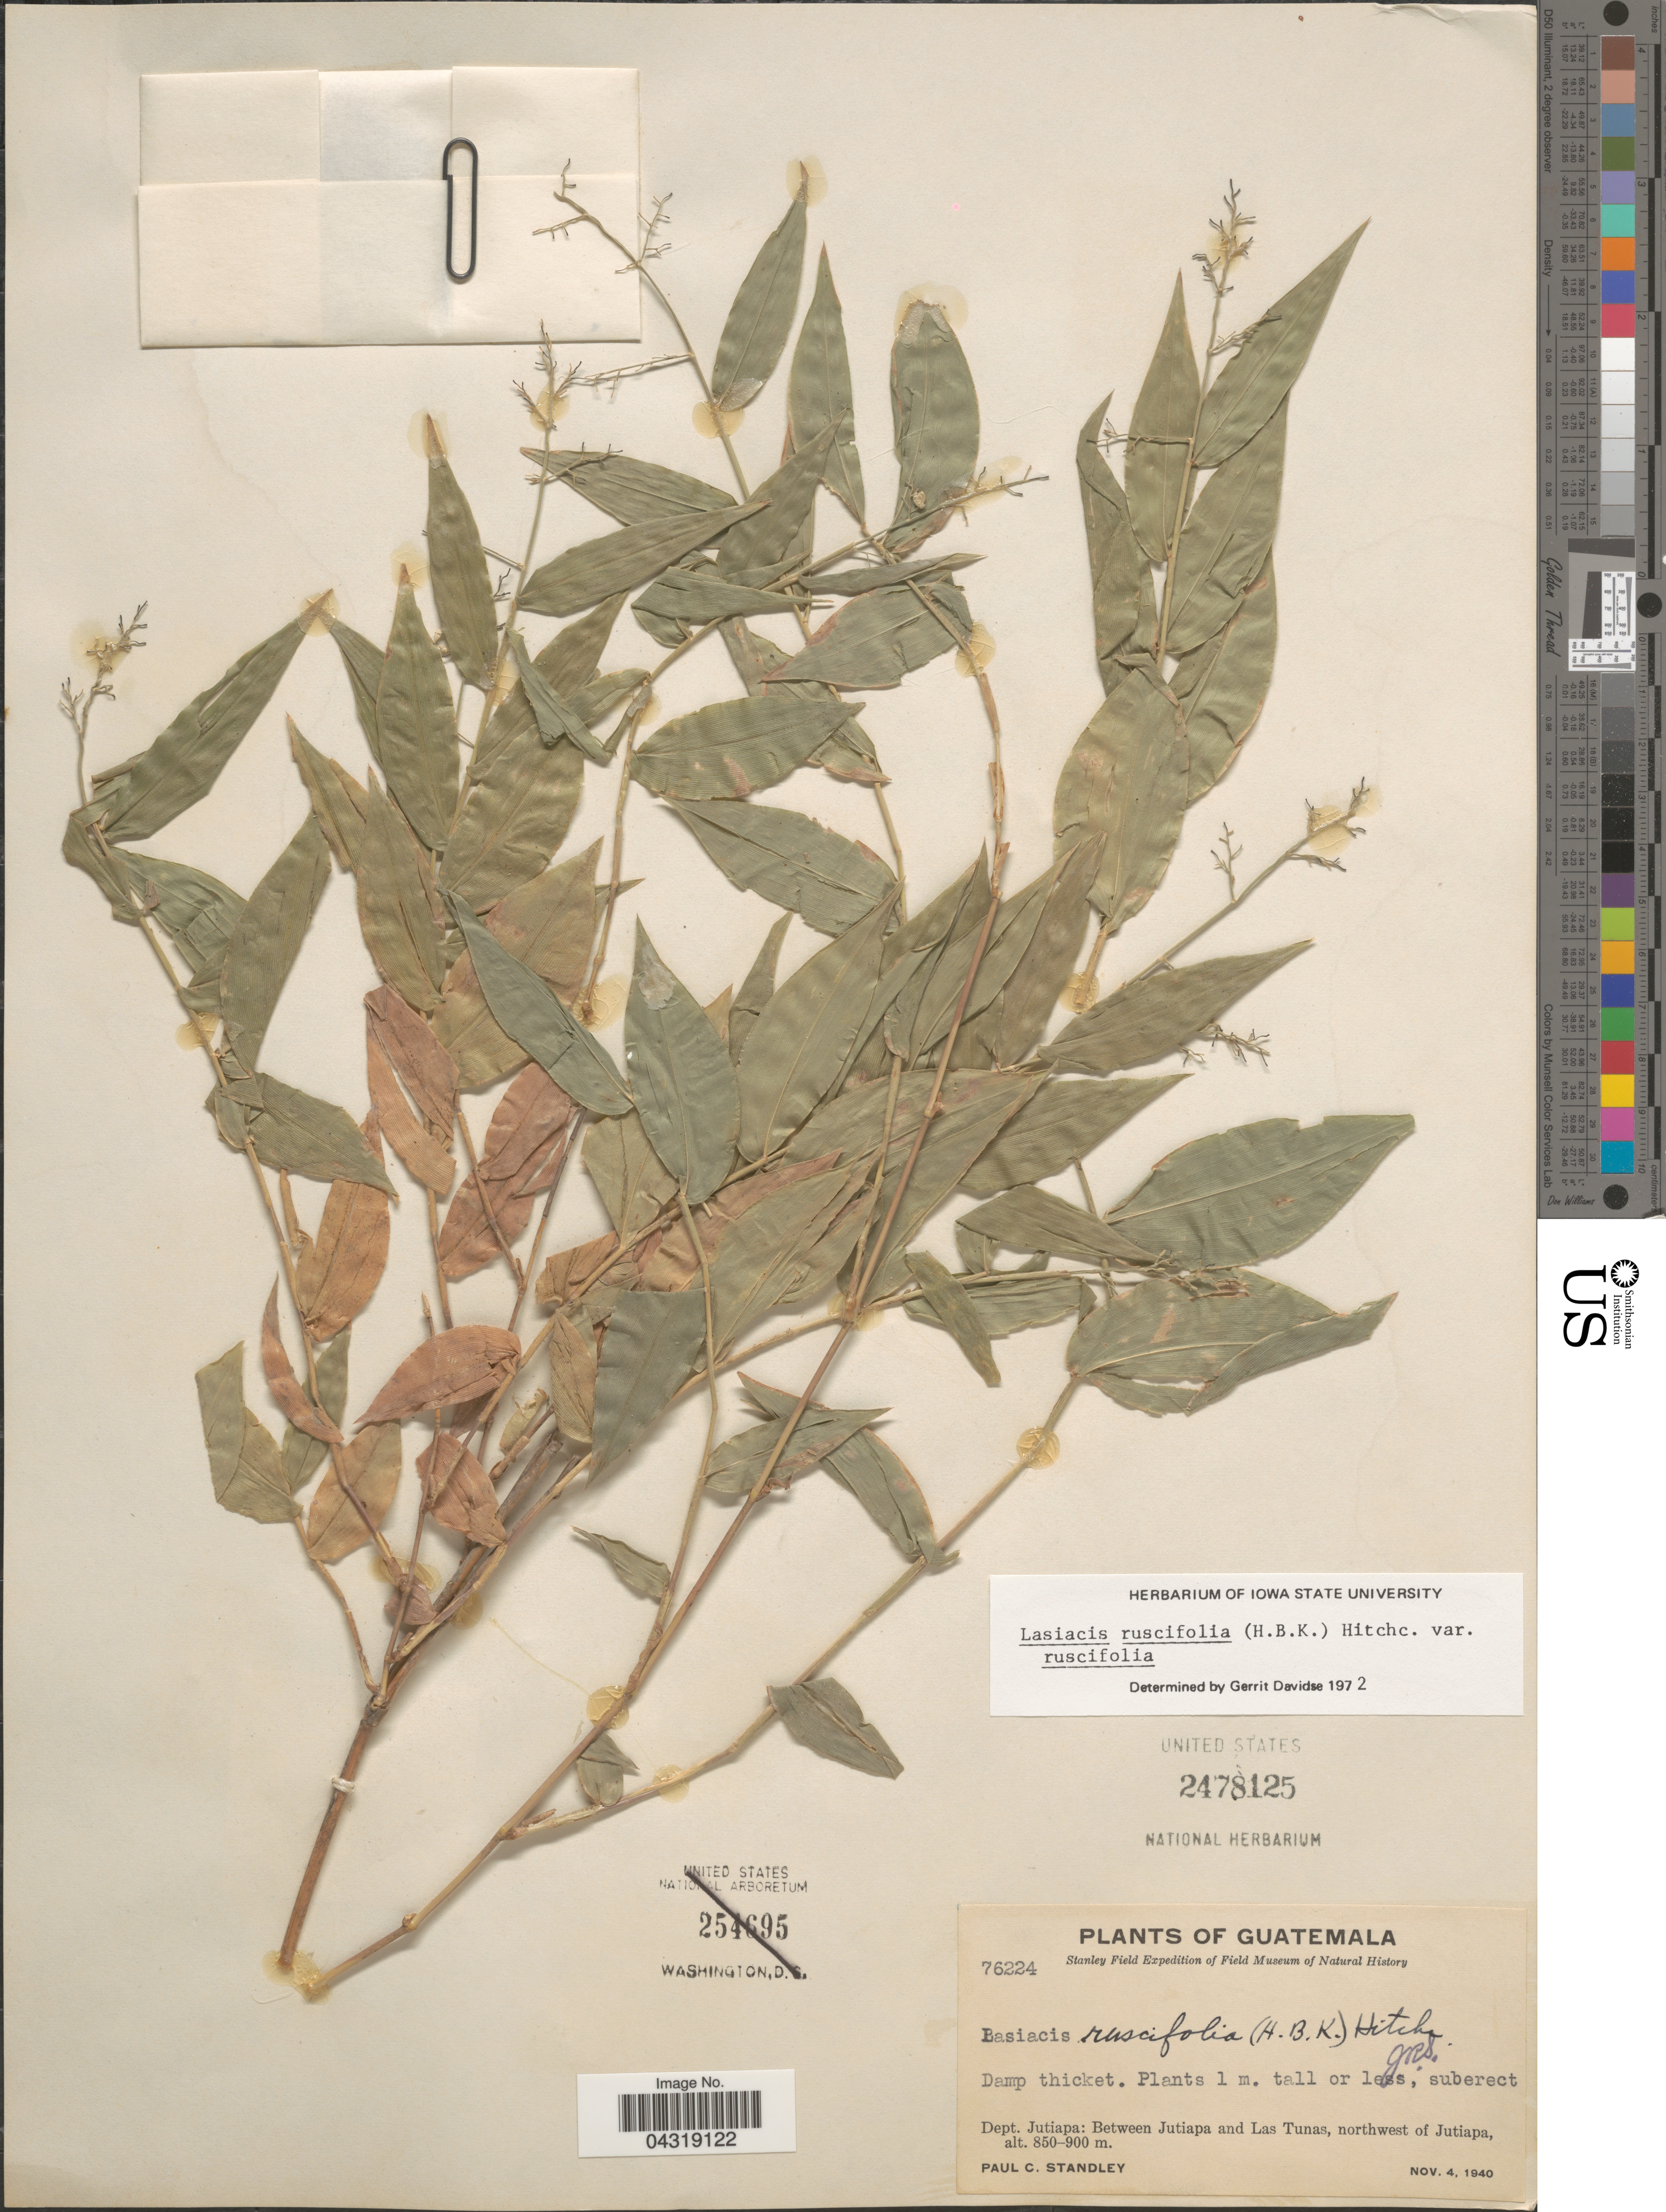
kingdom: Plantae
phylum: Tracheophyta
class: Liliopsida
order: Poales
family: Poaceae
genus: Lasiacis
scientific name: Lasiacis ruscifolia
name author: (Kunth) Hitchc.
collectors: P. C. Standley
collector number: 76224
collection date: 1940-11-04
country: Guatemala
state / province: Jutiapa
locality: Stanley Field Expedition. Dept. Jutiapa: Between Jutiapa and Las Tunas, northwest of Jutiapa.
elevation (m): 850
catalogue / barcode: US 2478125